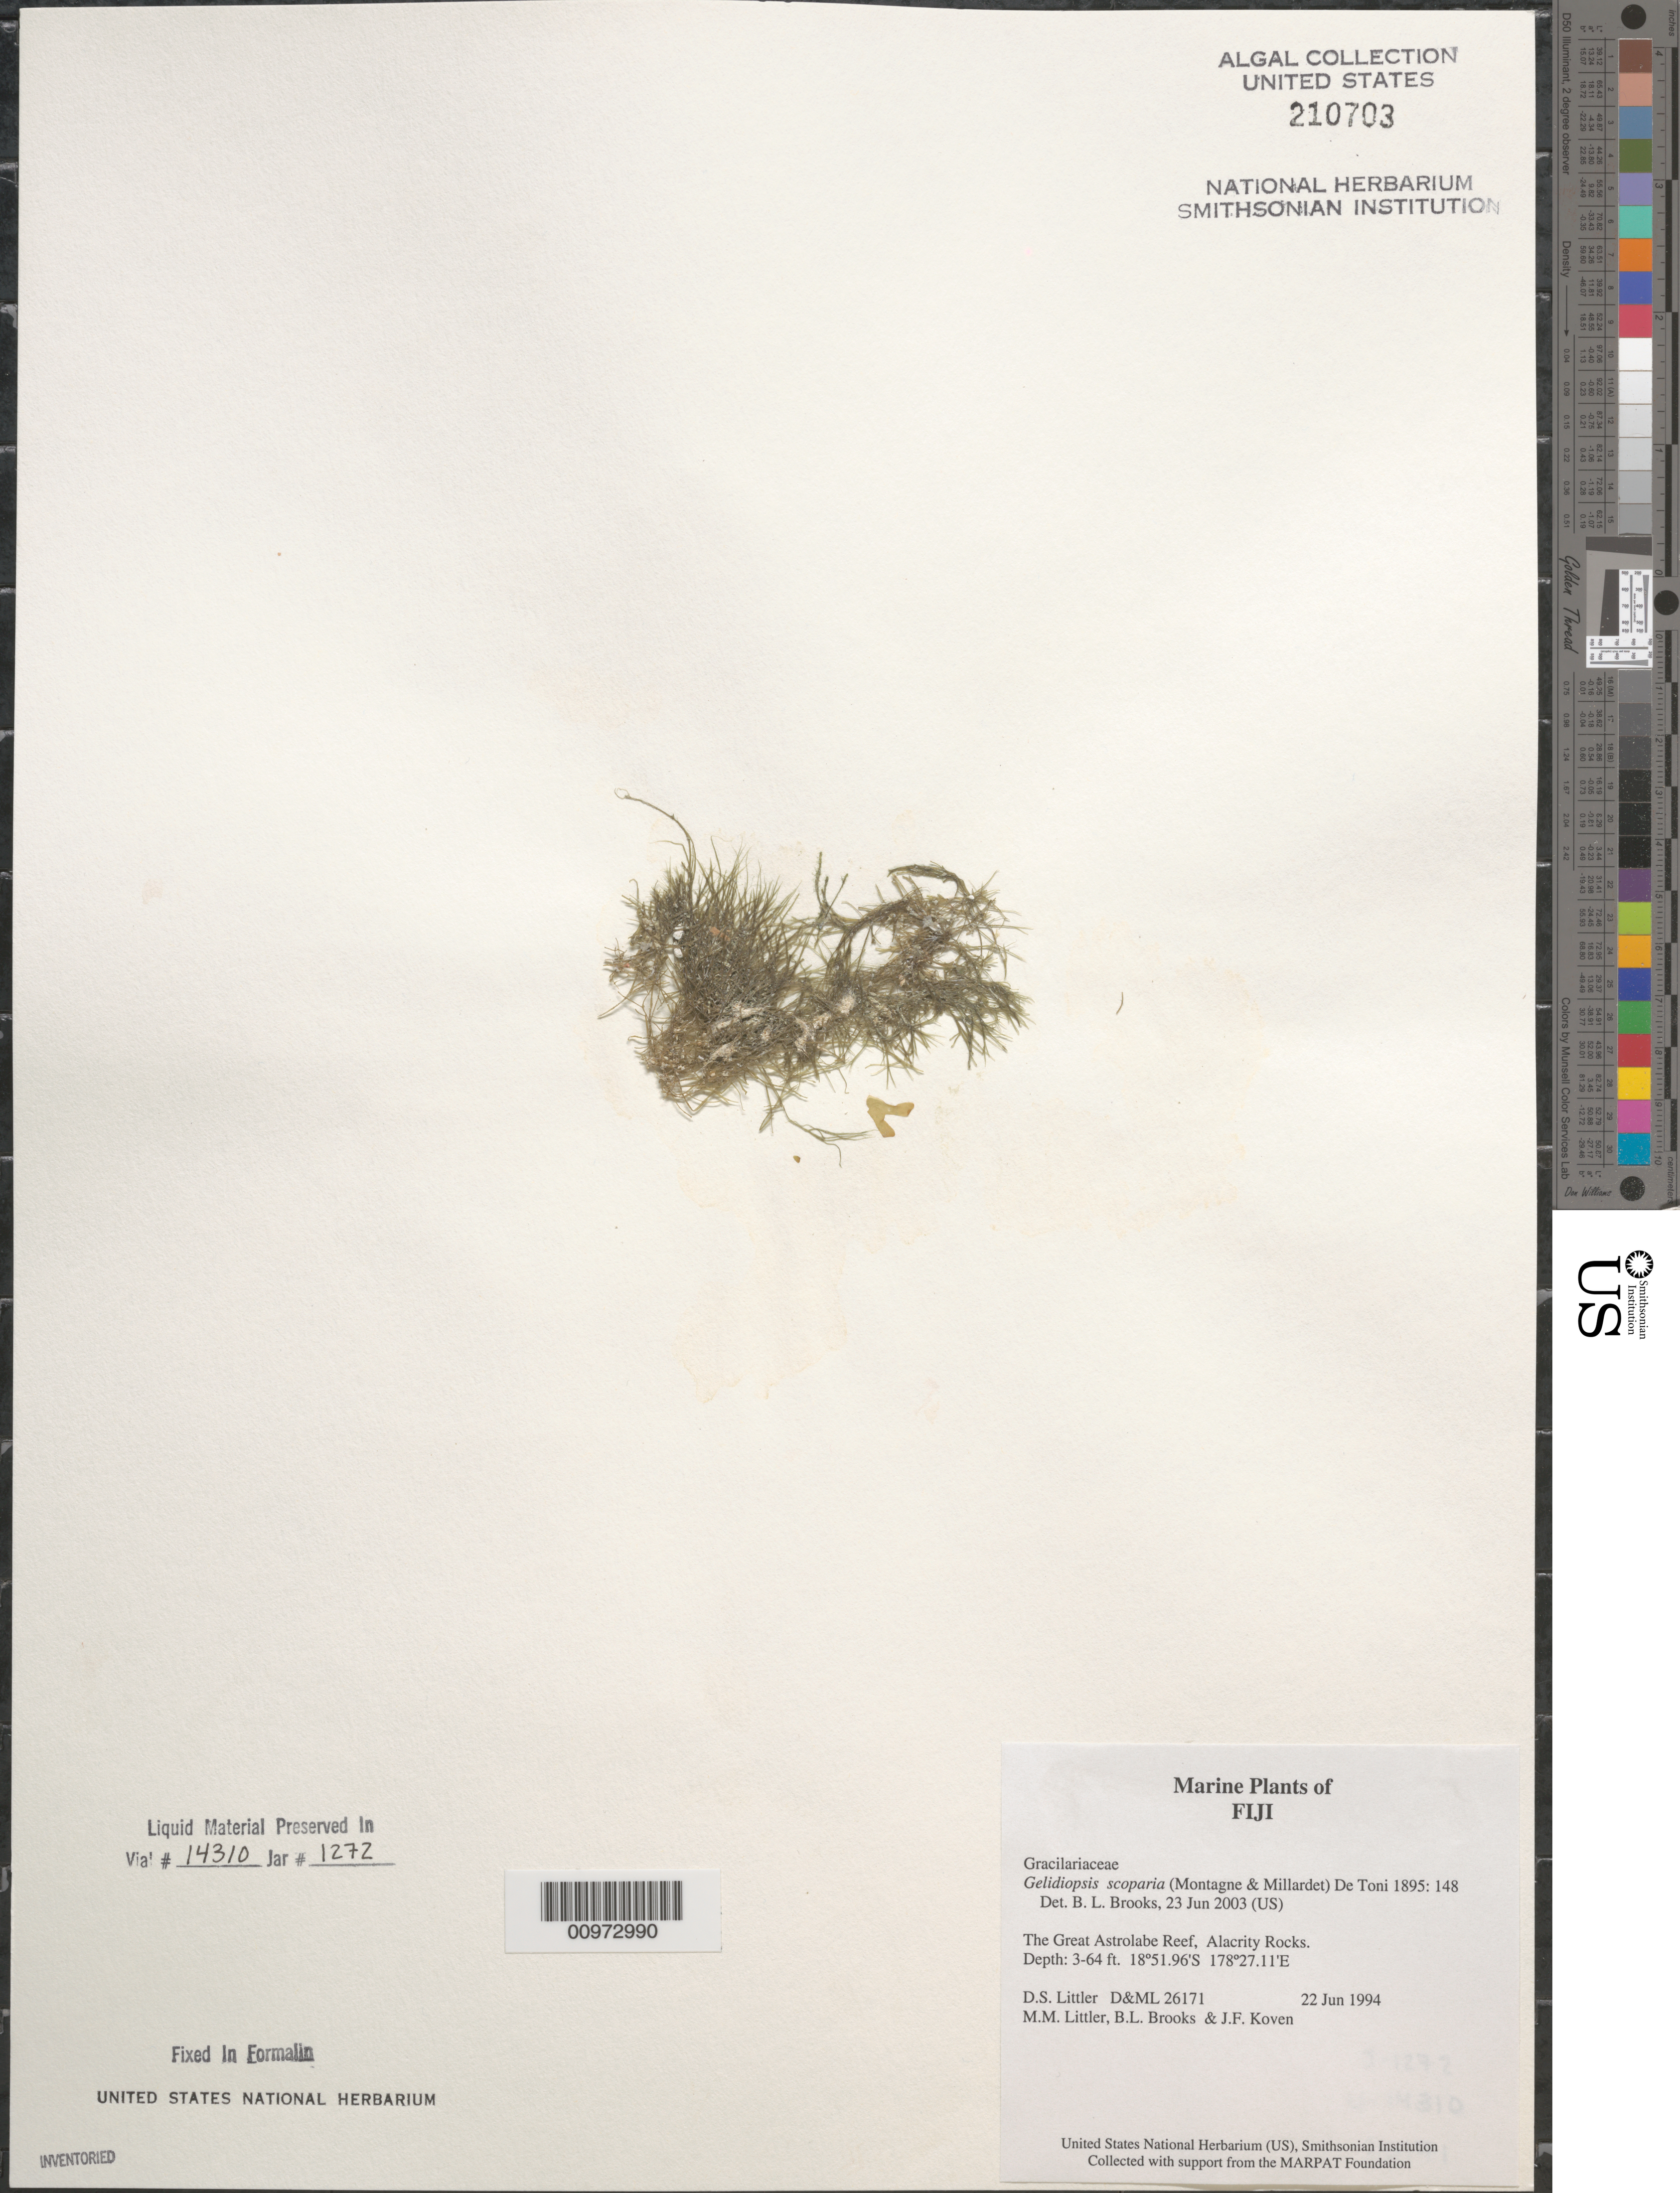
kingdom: Plantae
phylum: Rhodophyta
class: Florideophyceae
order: Rhodymeniales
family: Lomentariaceae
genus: Ceratodictyon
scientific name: Ceratodictyon scoparium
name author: (Mont. & Millardet) R.E. Norris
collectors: D. S. Littler, M. M. Littler, B. Brooks & J. Koven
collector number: D&ML 26171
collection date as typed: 22 Jun 1994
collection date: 1994-06-22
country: Fiji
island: Great Astrolabe Reef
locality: Great Astrolabe Reef, Alacrity Rocks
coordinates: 18 51.98'S; 18 51.96'S, 178 27.11'E; 178 27.11'E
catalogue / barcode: US 210703